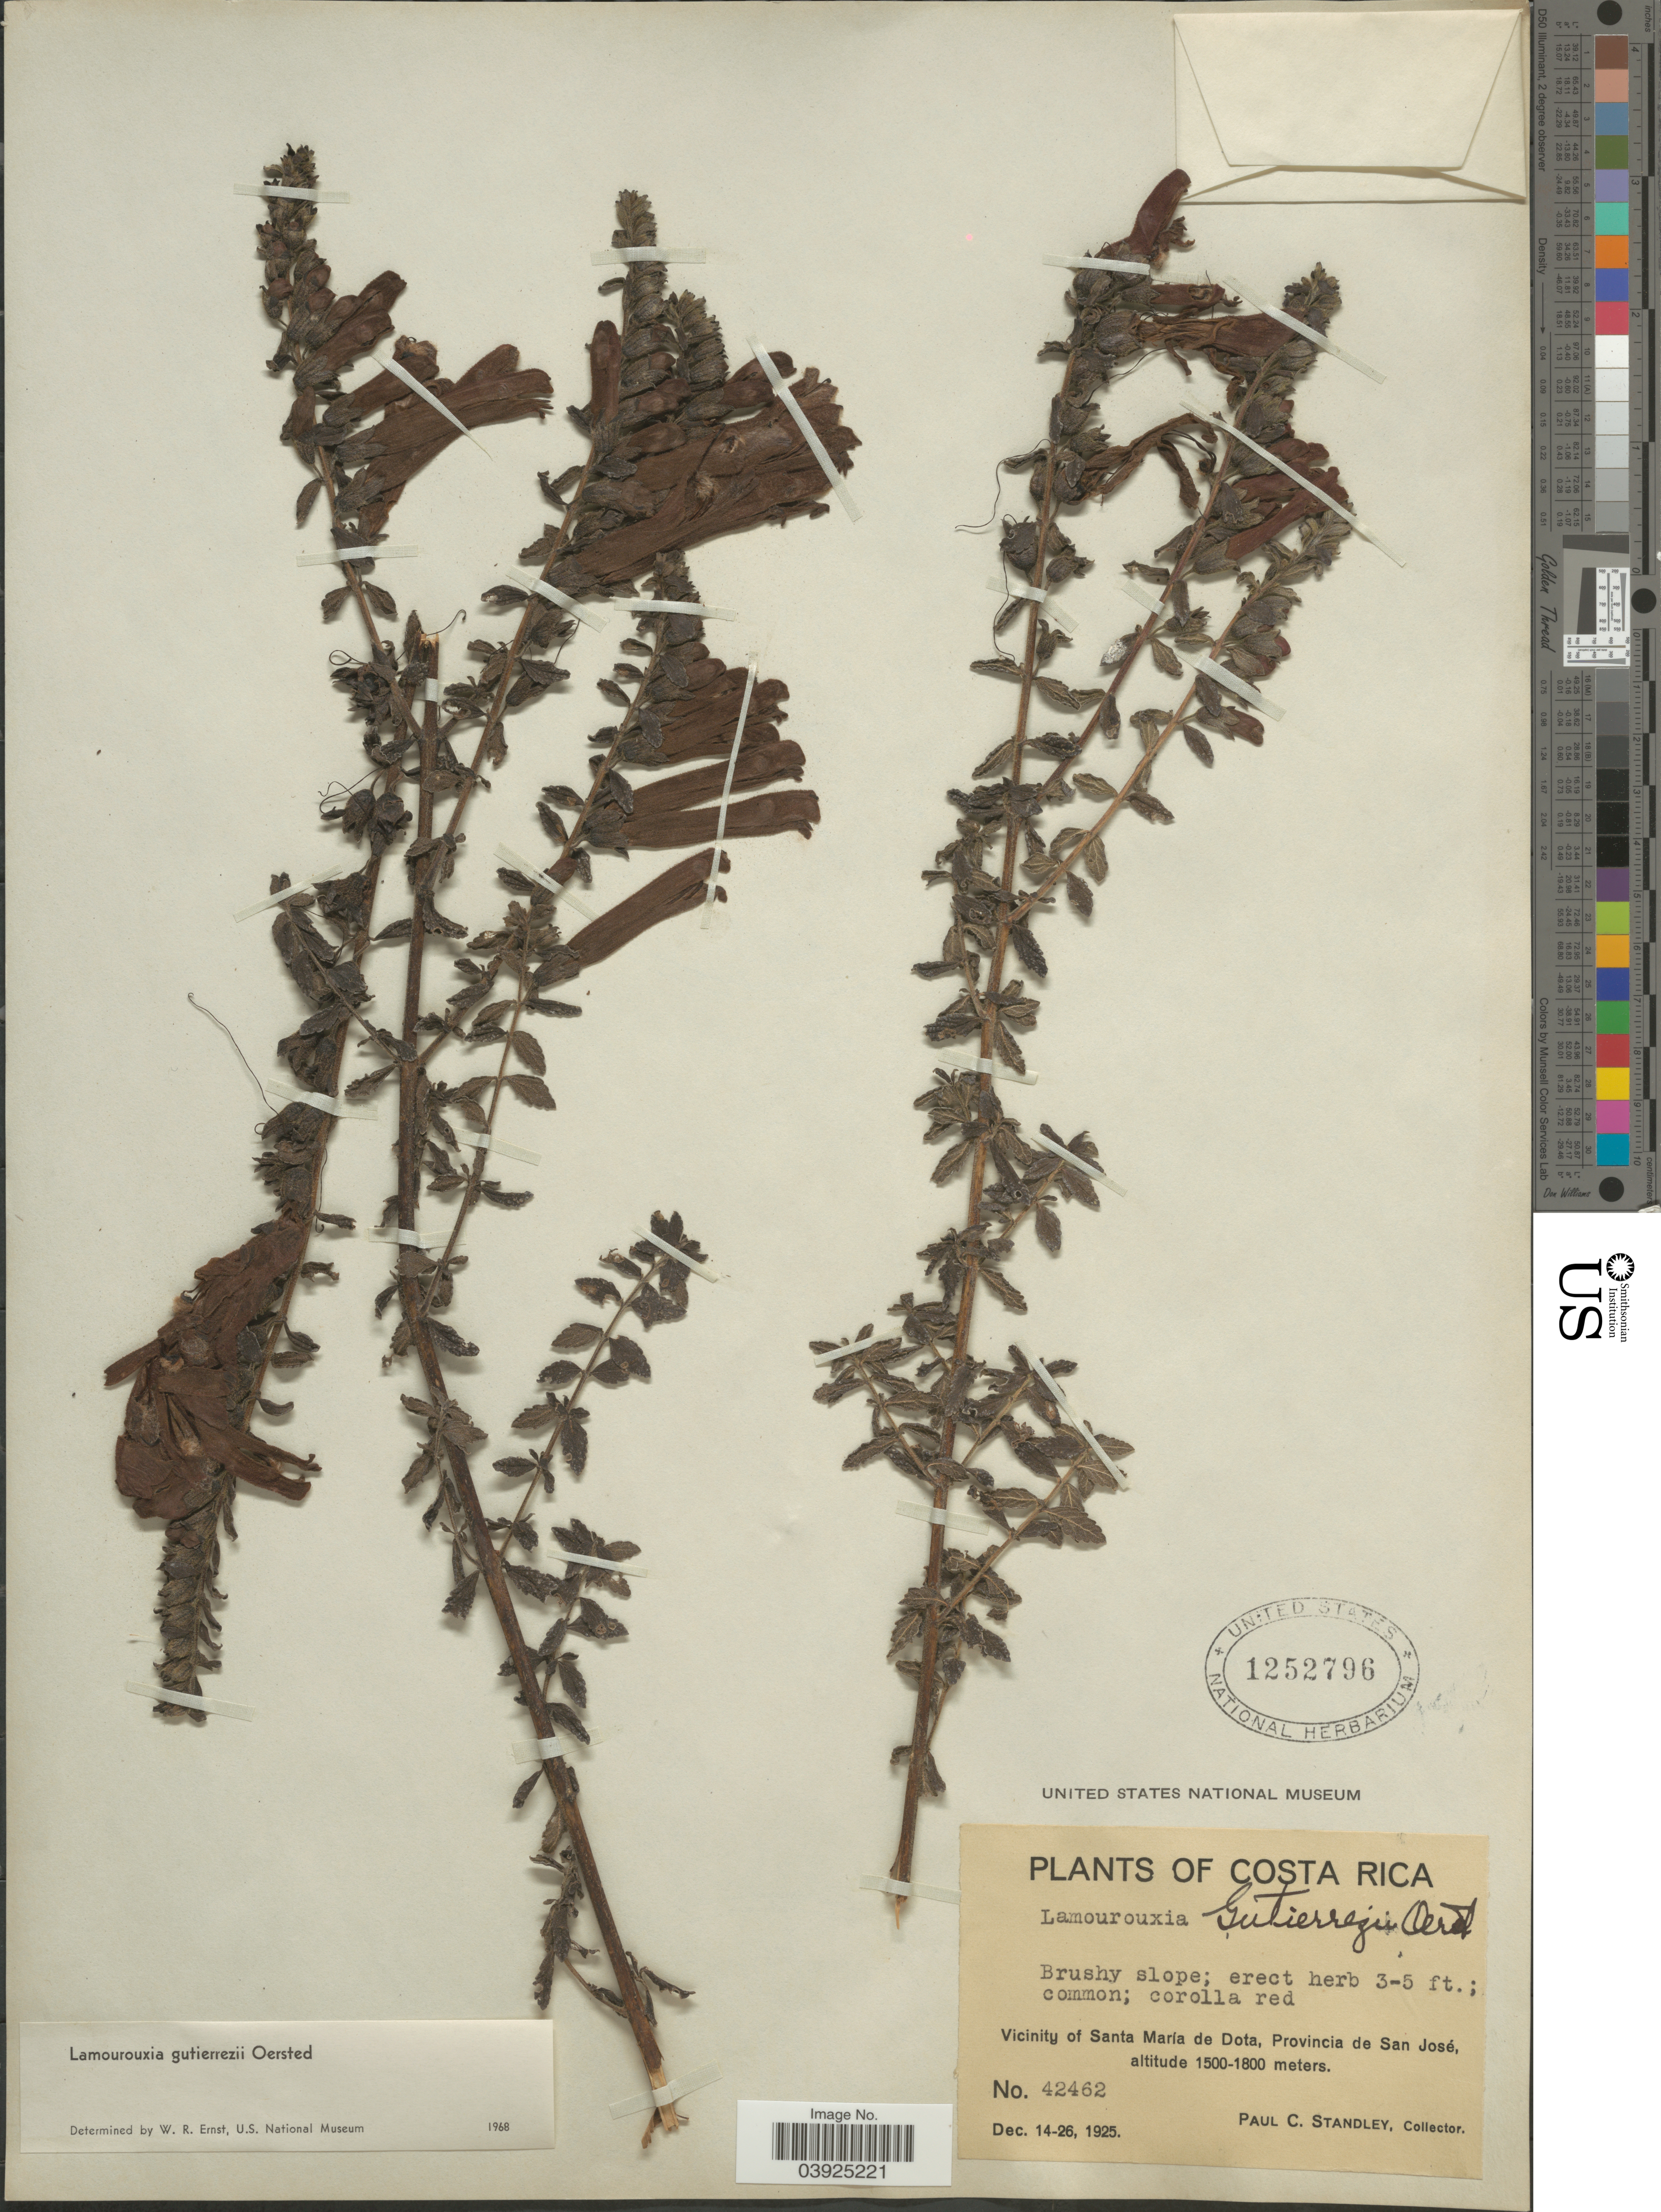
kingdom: Plantae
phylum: Tracheophyta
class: Magnoliopsida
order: Lamiales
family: Orobanchaceae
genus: Lamourouxia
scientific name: Lamourouxia gutierrezii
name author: Oerst.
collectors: P. C. Standley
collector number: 42462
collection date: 1925-12-14/1925-12-26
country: Costa Rica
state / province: San José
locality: Vicinity of Santa María de Dota.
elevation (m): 1500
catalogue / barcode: US 1252796